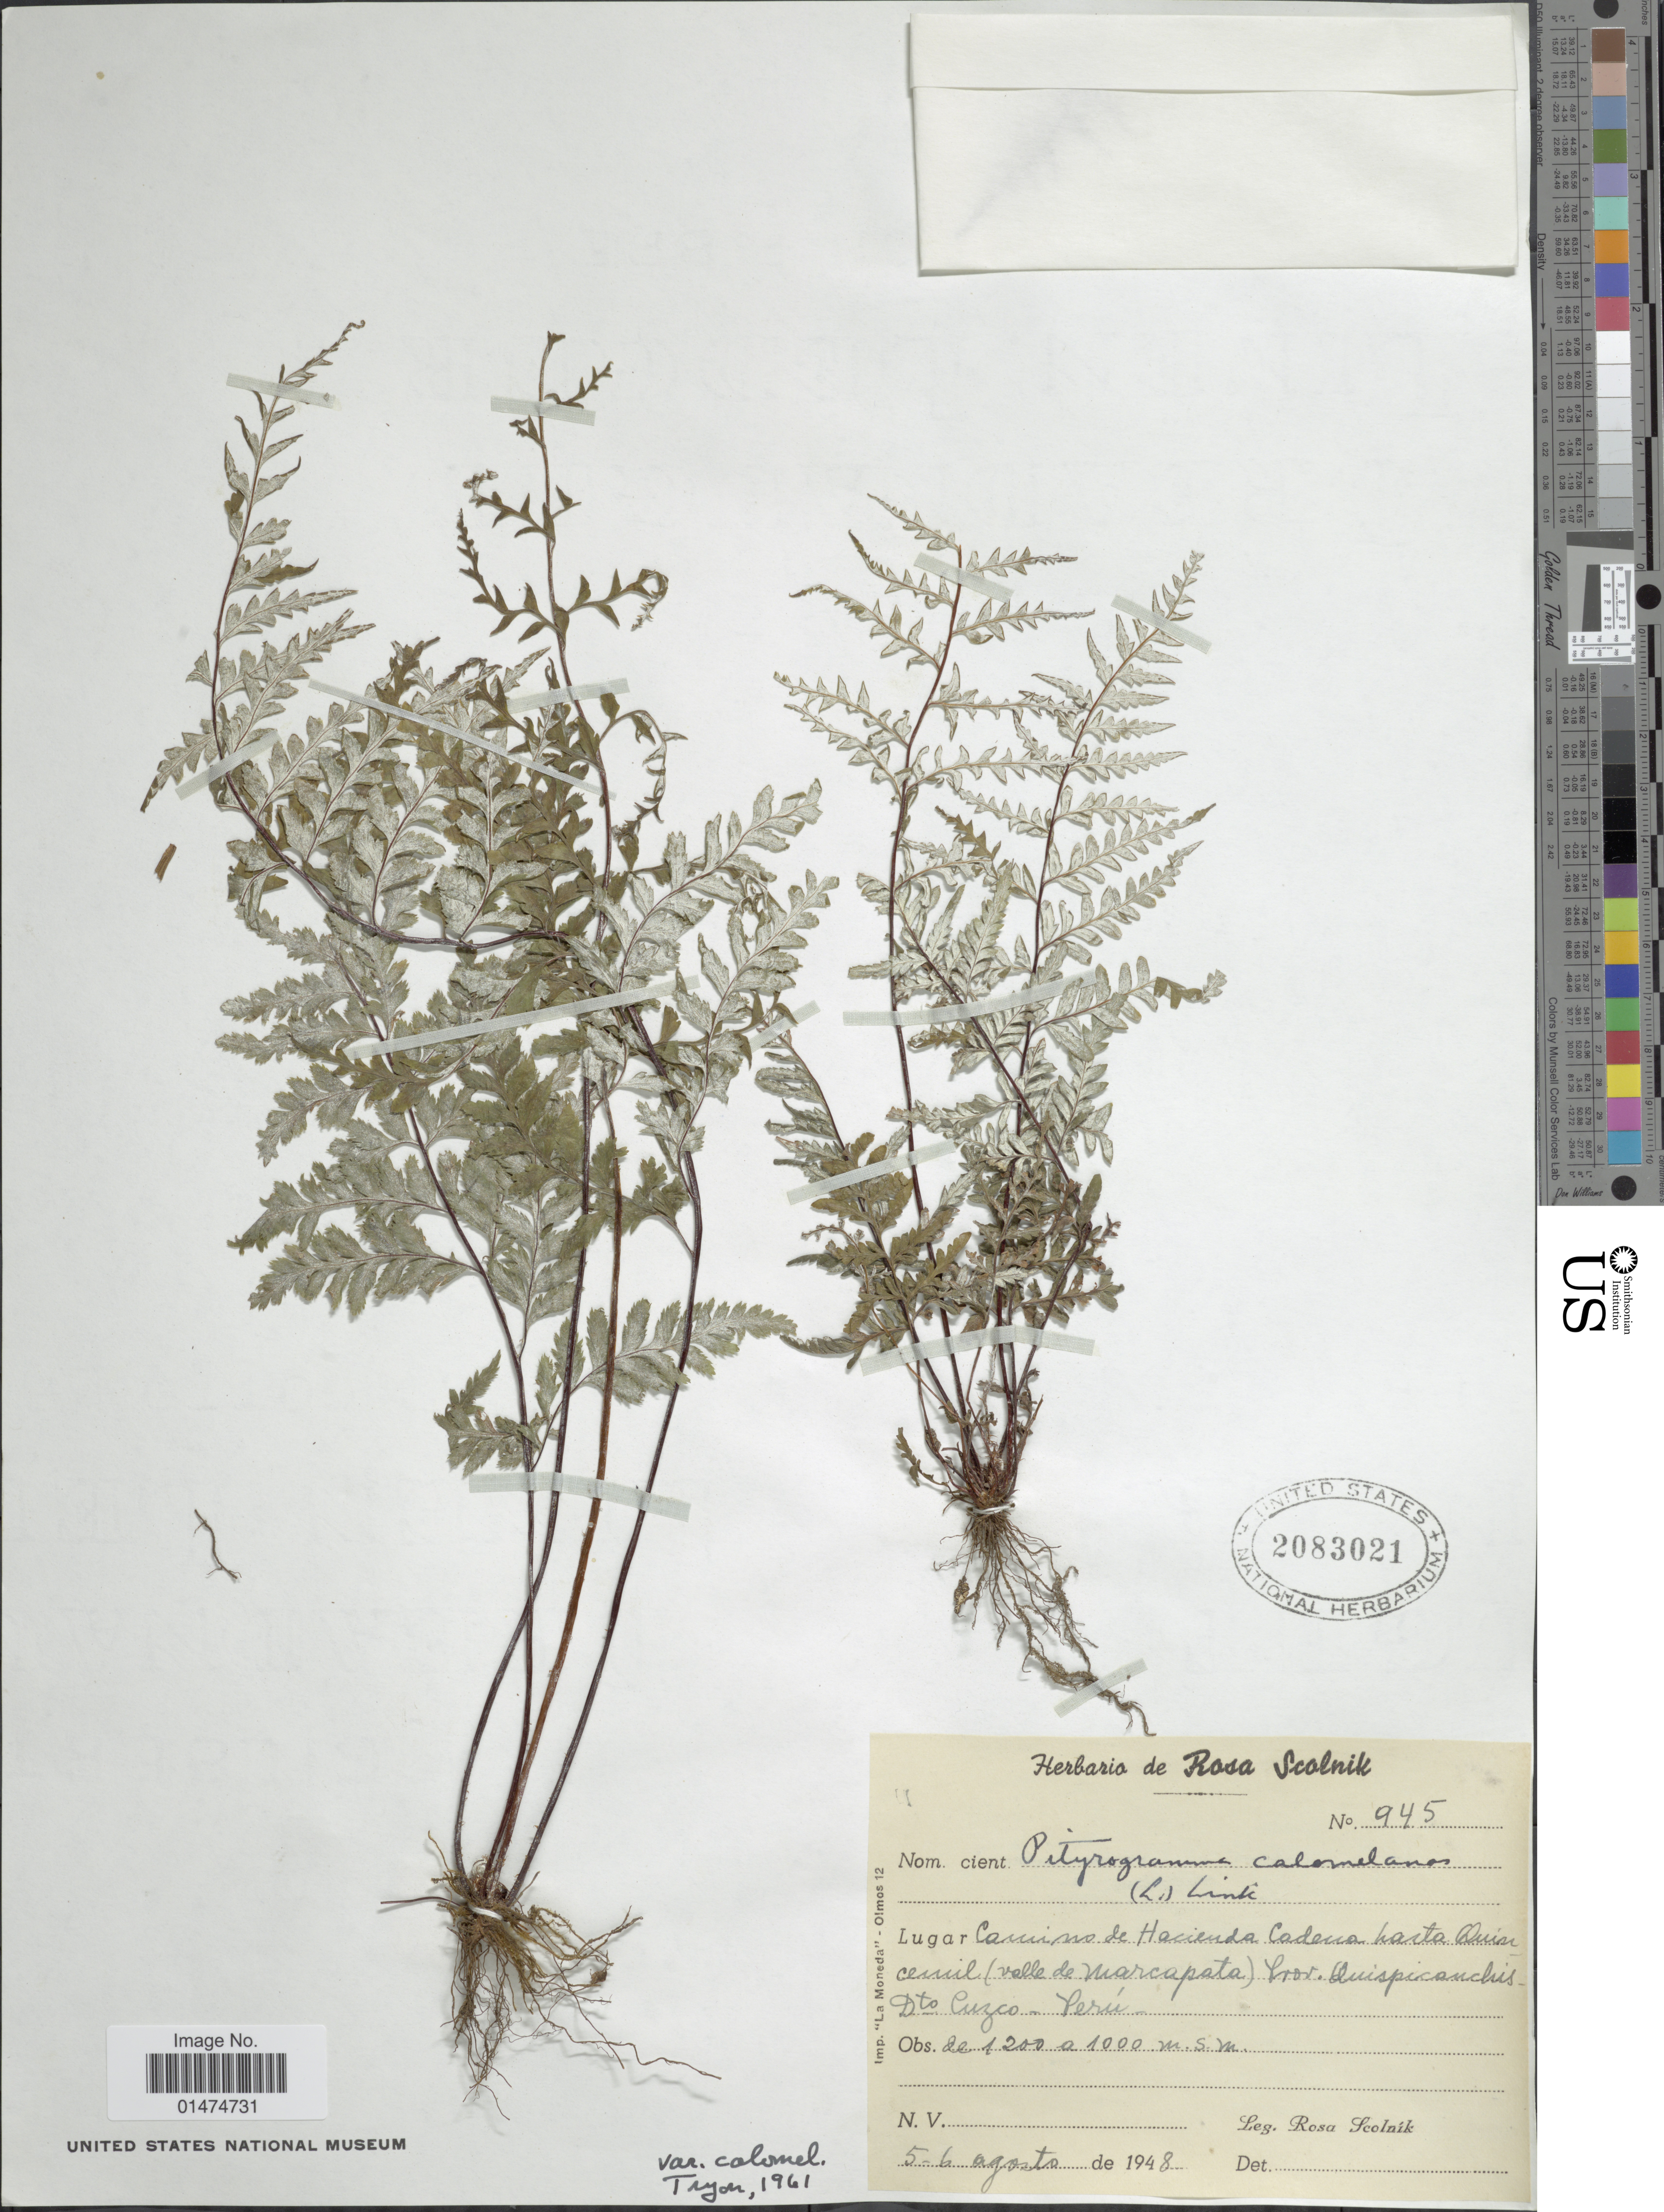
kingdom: Plantae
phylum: Tracheophyta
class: Polypodiopsida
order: Polypodiales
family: Pteridaceae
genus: Pityrogramma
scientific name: Pityrogramma calomelanos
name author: (L.) Link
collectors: R. Scolnik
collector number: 945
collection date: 1948-08-05/1948-08-06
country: Peru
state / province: Cusco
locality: Camino de Hacienda Cadena hasta Quincemil (valle de Marcapata) - Prov. Quispicanchis, Dto. Cuzco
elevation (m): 200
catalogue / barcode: US 2083021